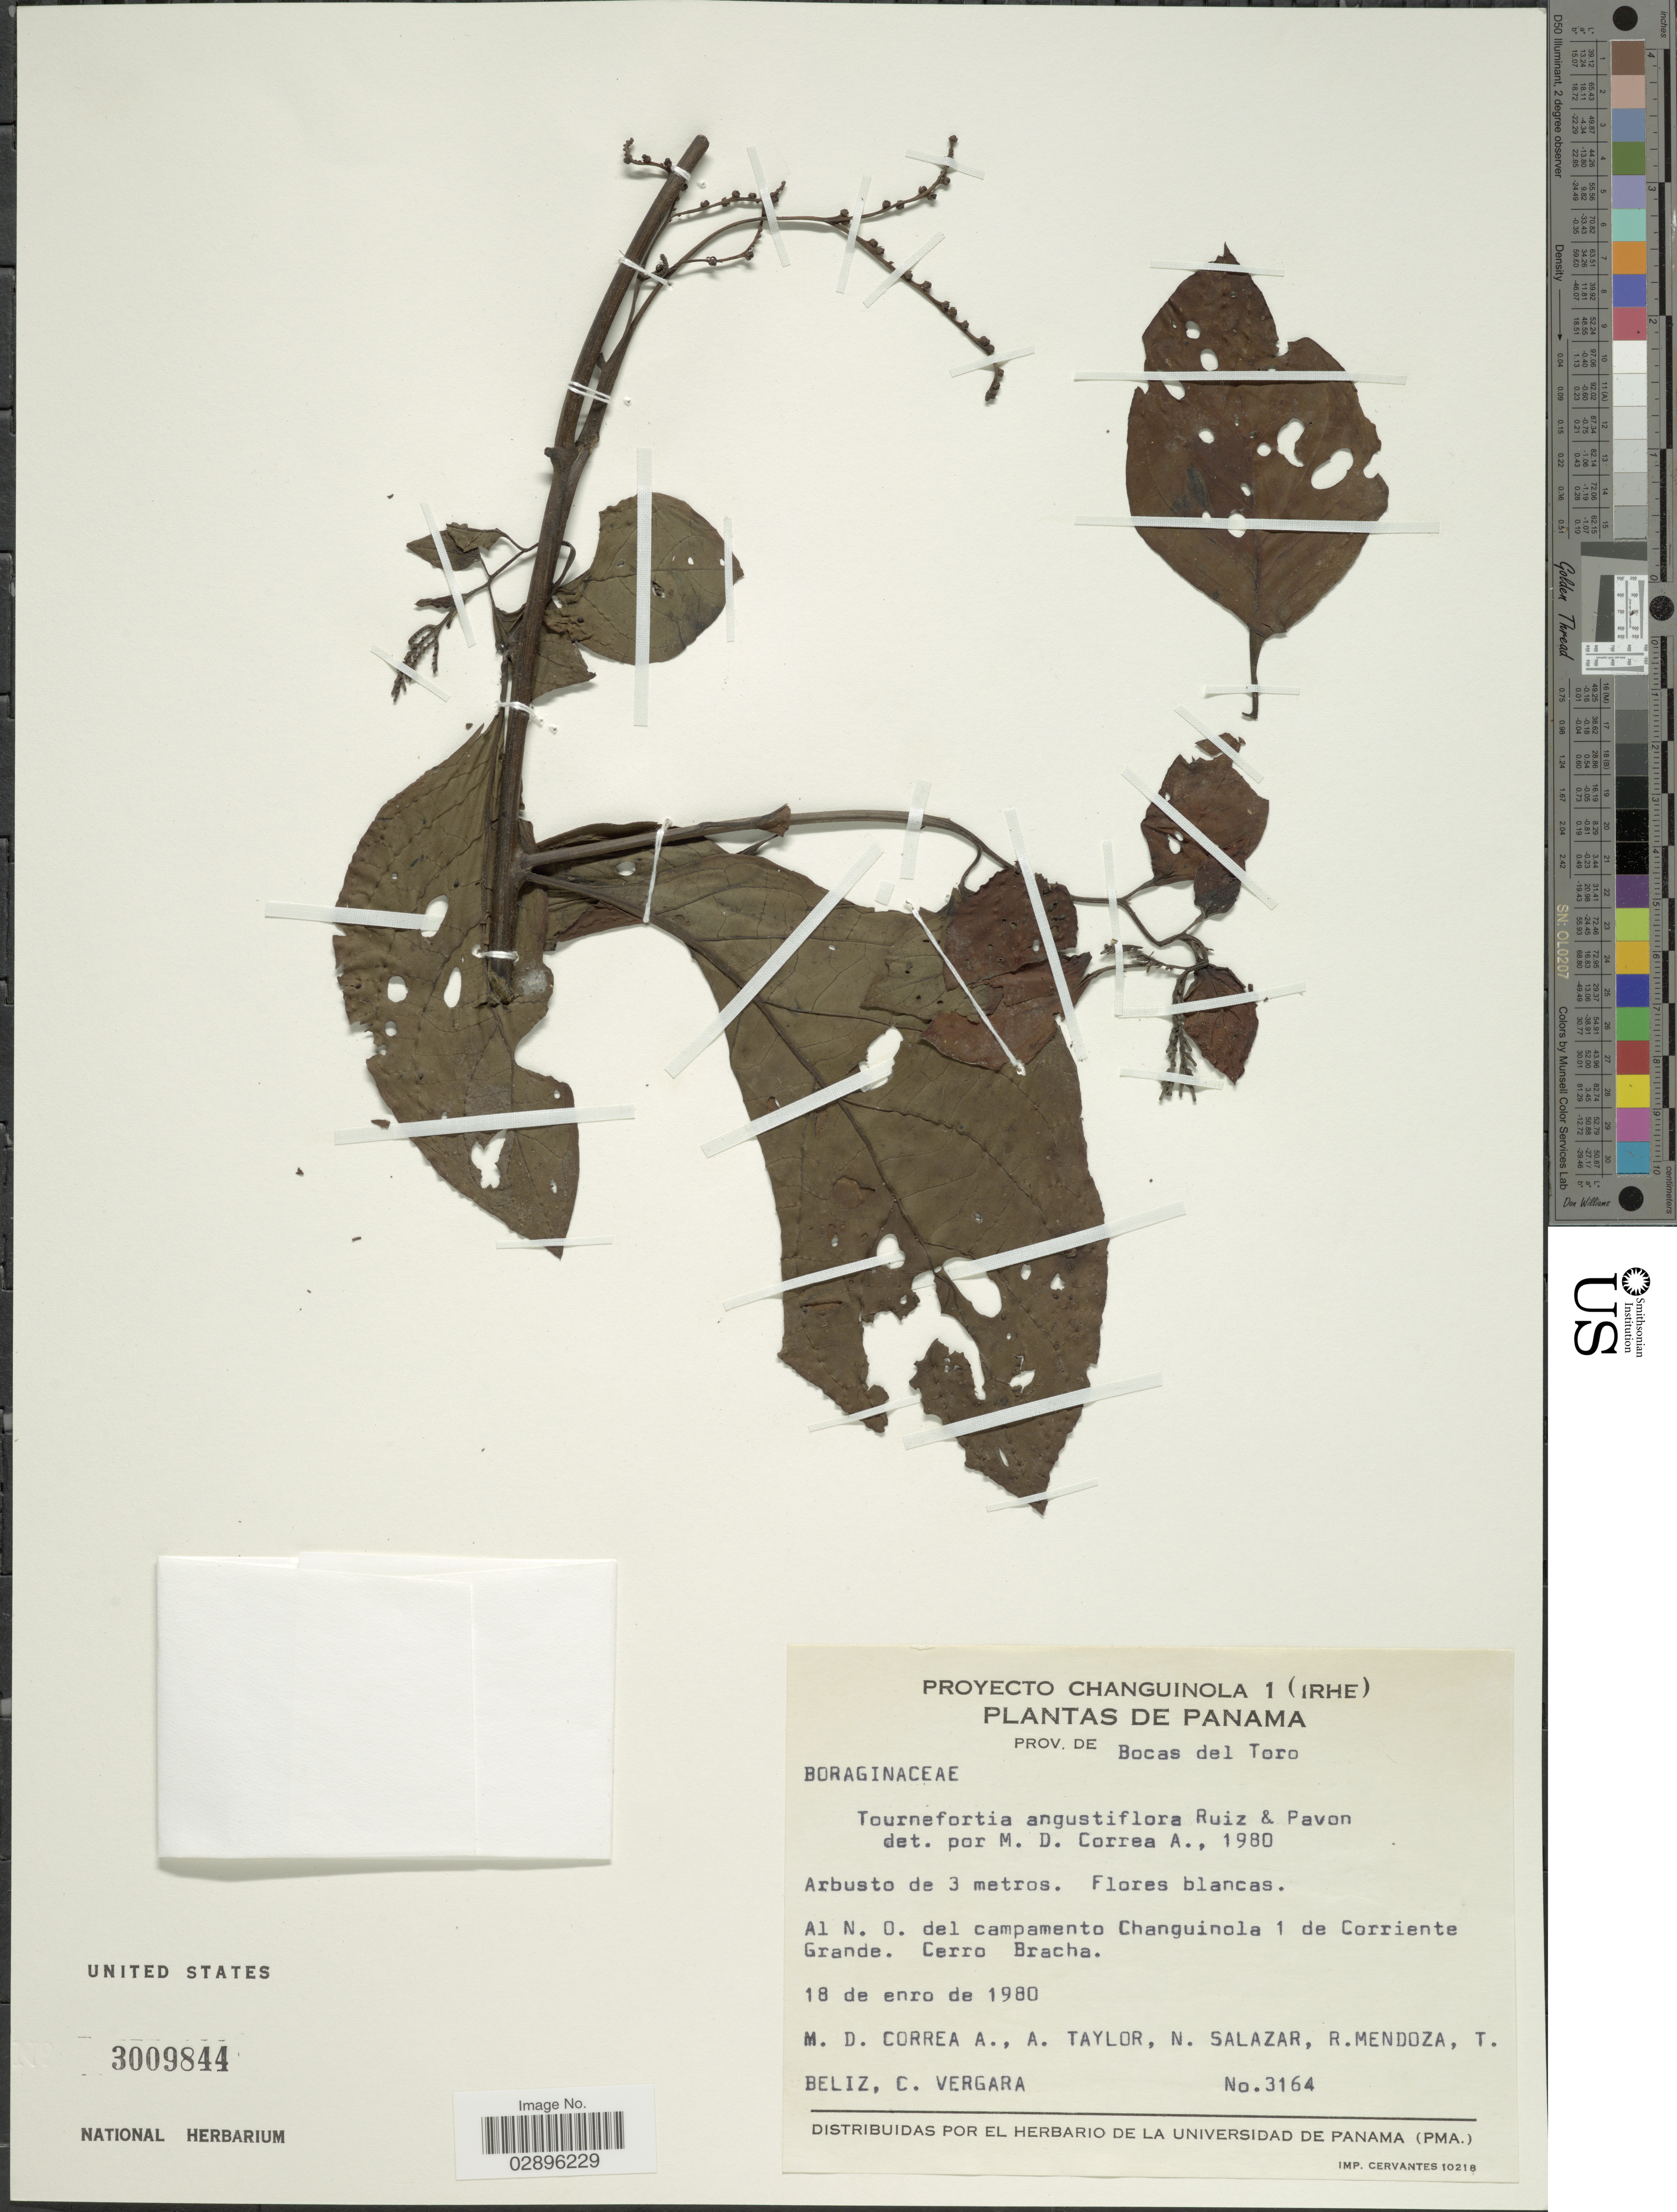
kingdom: Plantae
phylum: Tracheophyta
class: Magnoliopsida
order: Boraginales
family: Heliotropiaceae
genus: Tournefortia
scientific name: Tournefortia angustiflora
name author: Ruiz & Pav.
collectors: M. D. Corrêa-A., A. Taylor, N. Salazar, R. Mendoza & et al.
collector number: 3164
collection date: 1980-01-18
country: Panama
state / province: Bocas del Toro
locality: Al N.O. del campamento Changuinola 1 de Corriente Grande. Cerro Bracha.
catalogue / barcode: US 3009844